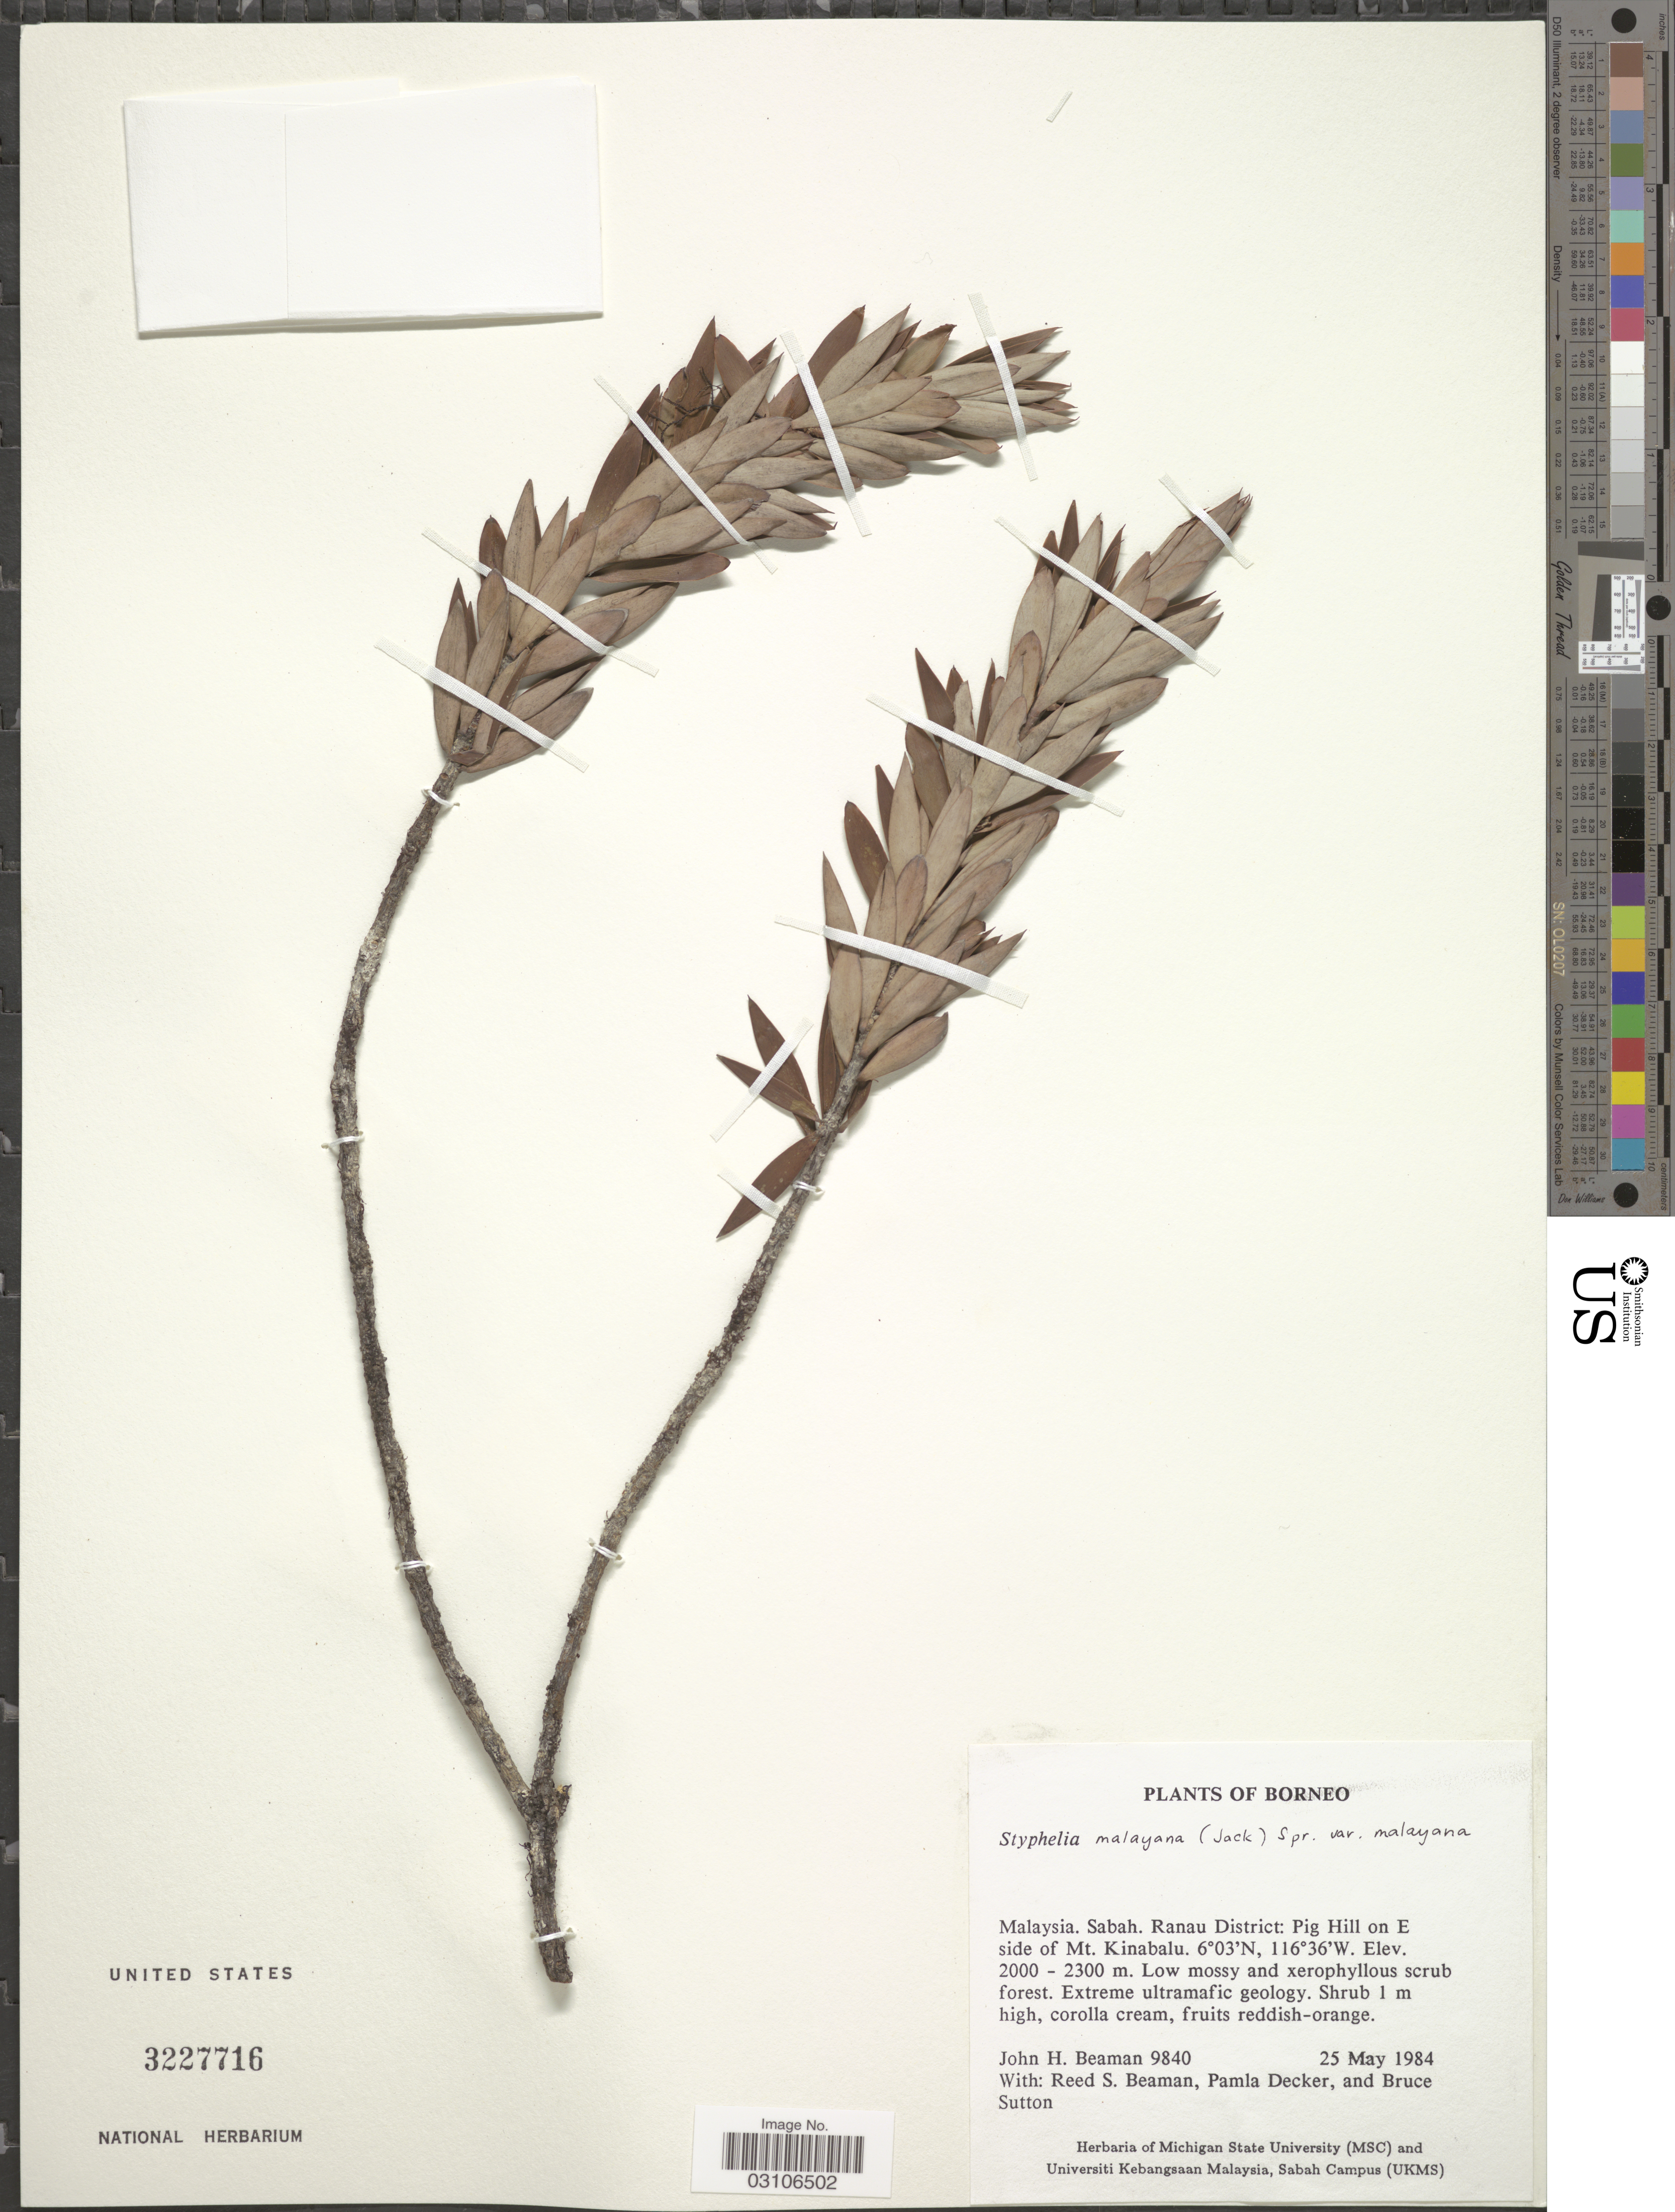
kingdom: Plantae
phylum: Tracheophyta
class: Magnoliopsida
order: Ericales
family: Ericaceae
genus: Styphelia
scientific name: Styphelia malayana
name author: (Jack) Spr.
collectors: J. H. Beaman, R. S. Beaman, P. Decker & B. Sutton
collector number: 9840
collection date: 1984-05-25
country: Malaysia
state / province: Sabah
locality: Borneo. Ranau District: Pig Hill on E side of Mt. Kinabalu.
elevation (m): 2000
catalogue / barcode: US 3227716